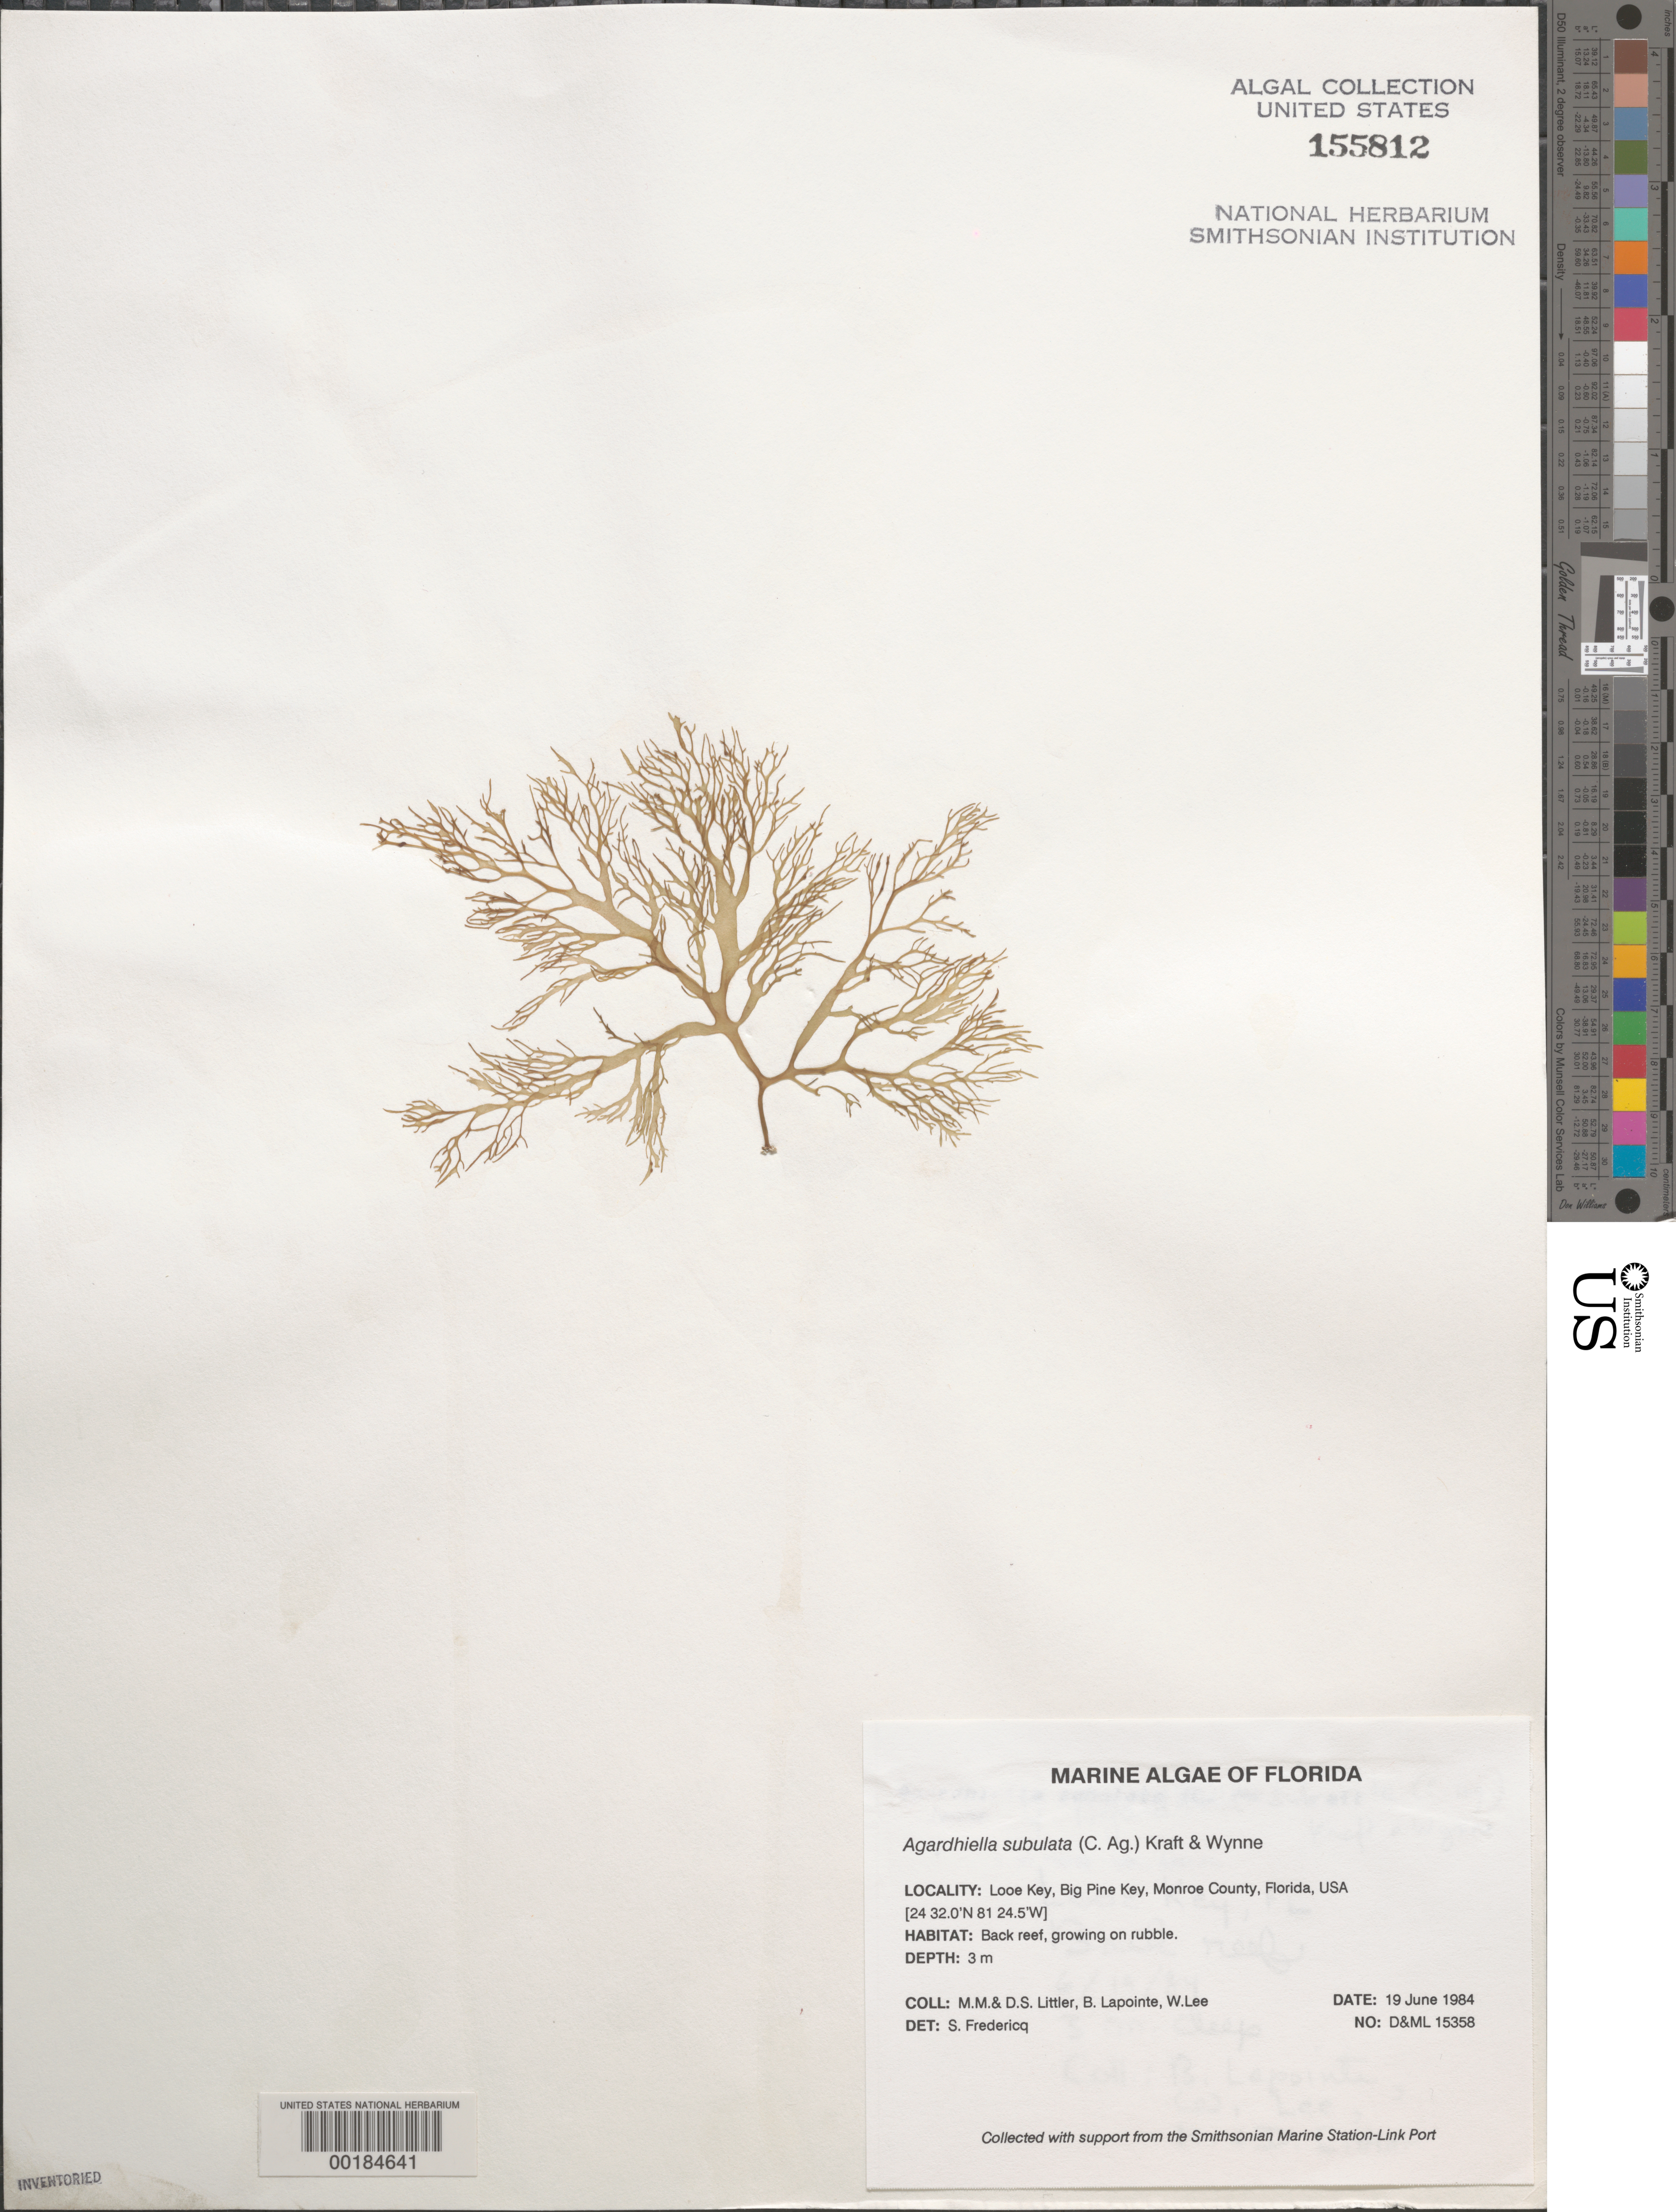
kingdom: Plantae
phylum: Rhodophyta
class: Florideophyceae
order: Gigartinales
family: Solieriaceae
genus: Agardhiella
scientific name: Agardhiella subulata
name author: (C. Agardh) G.T.Kraft & M.J. Wynne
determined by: Fredericq, S.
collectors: M. M. Littler, D. S. Littler, B. Lapointe & W. Lee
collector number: D&ML 15358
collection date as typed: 19 Jun 1984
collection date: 1984-06-19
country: United States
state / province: Florida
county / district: Monroe County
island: Looe Key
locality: Looe Key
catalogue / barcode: US 155812